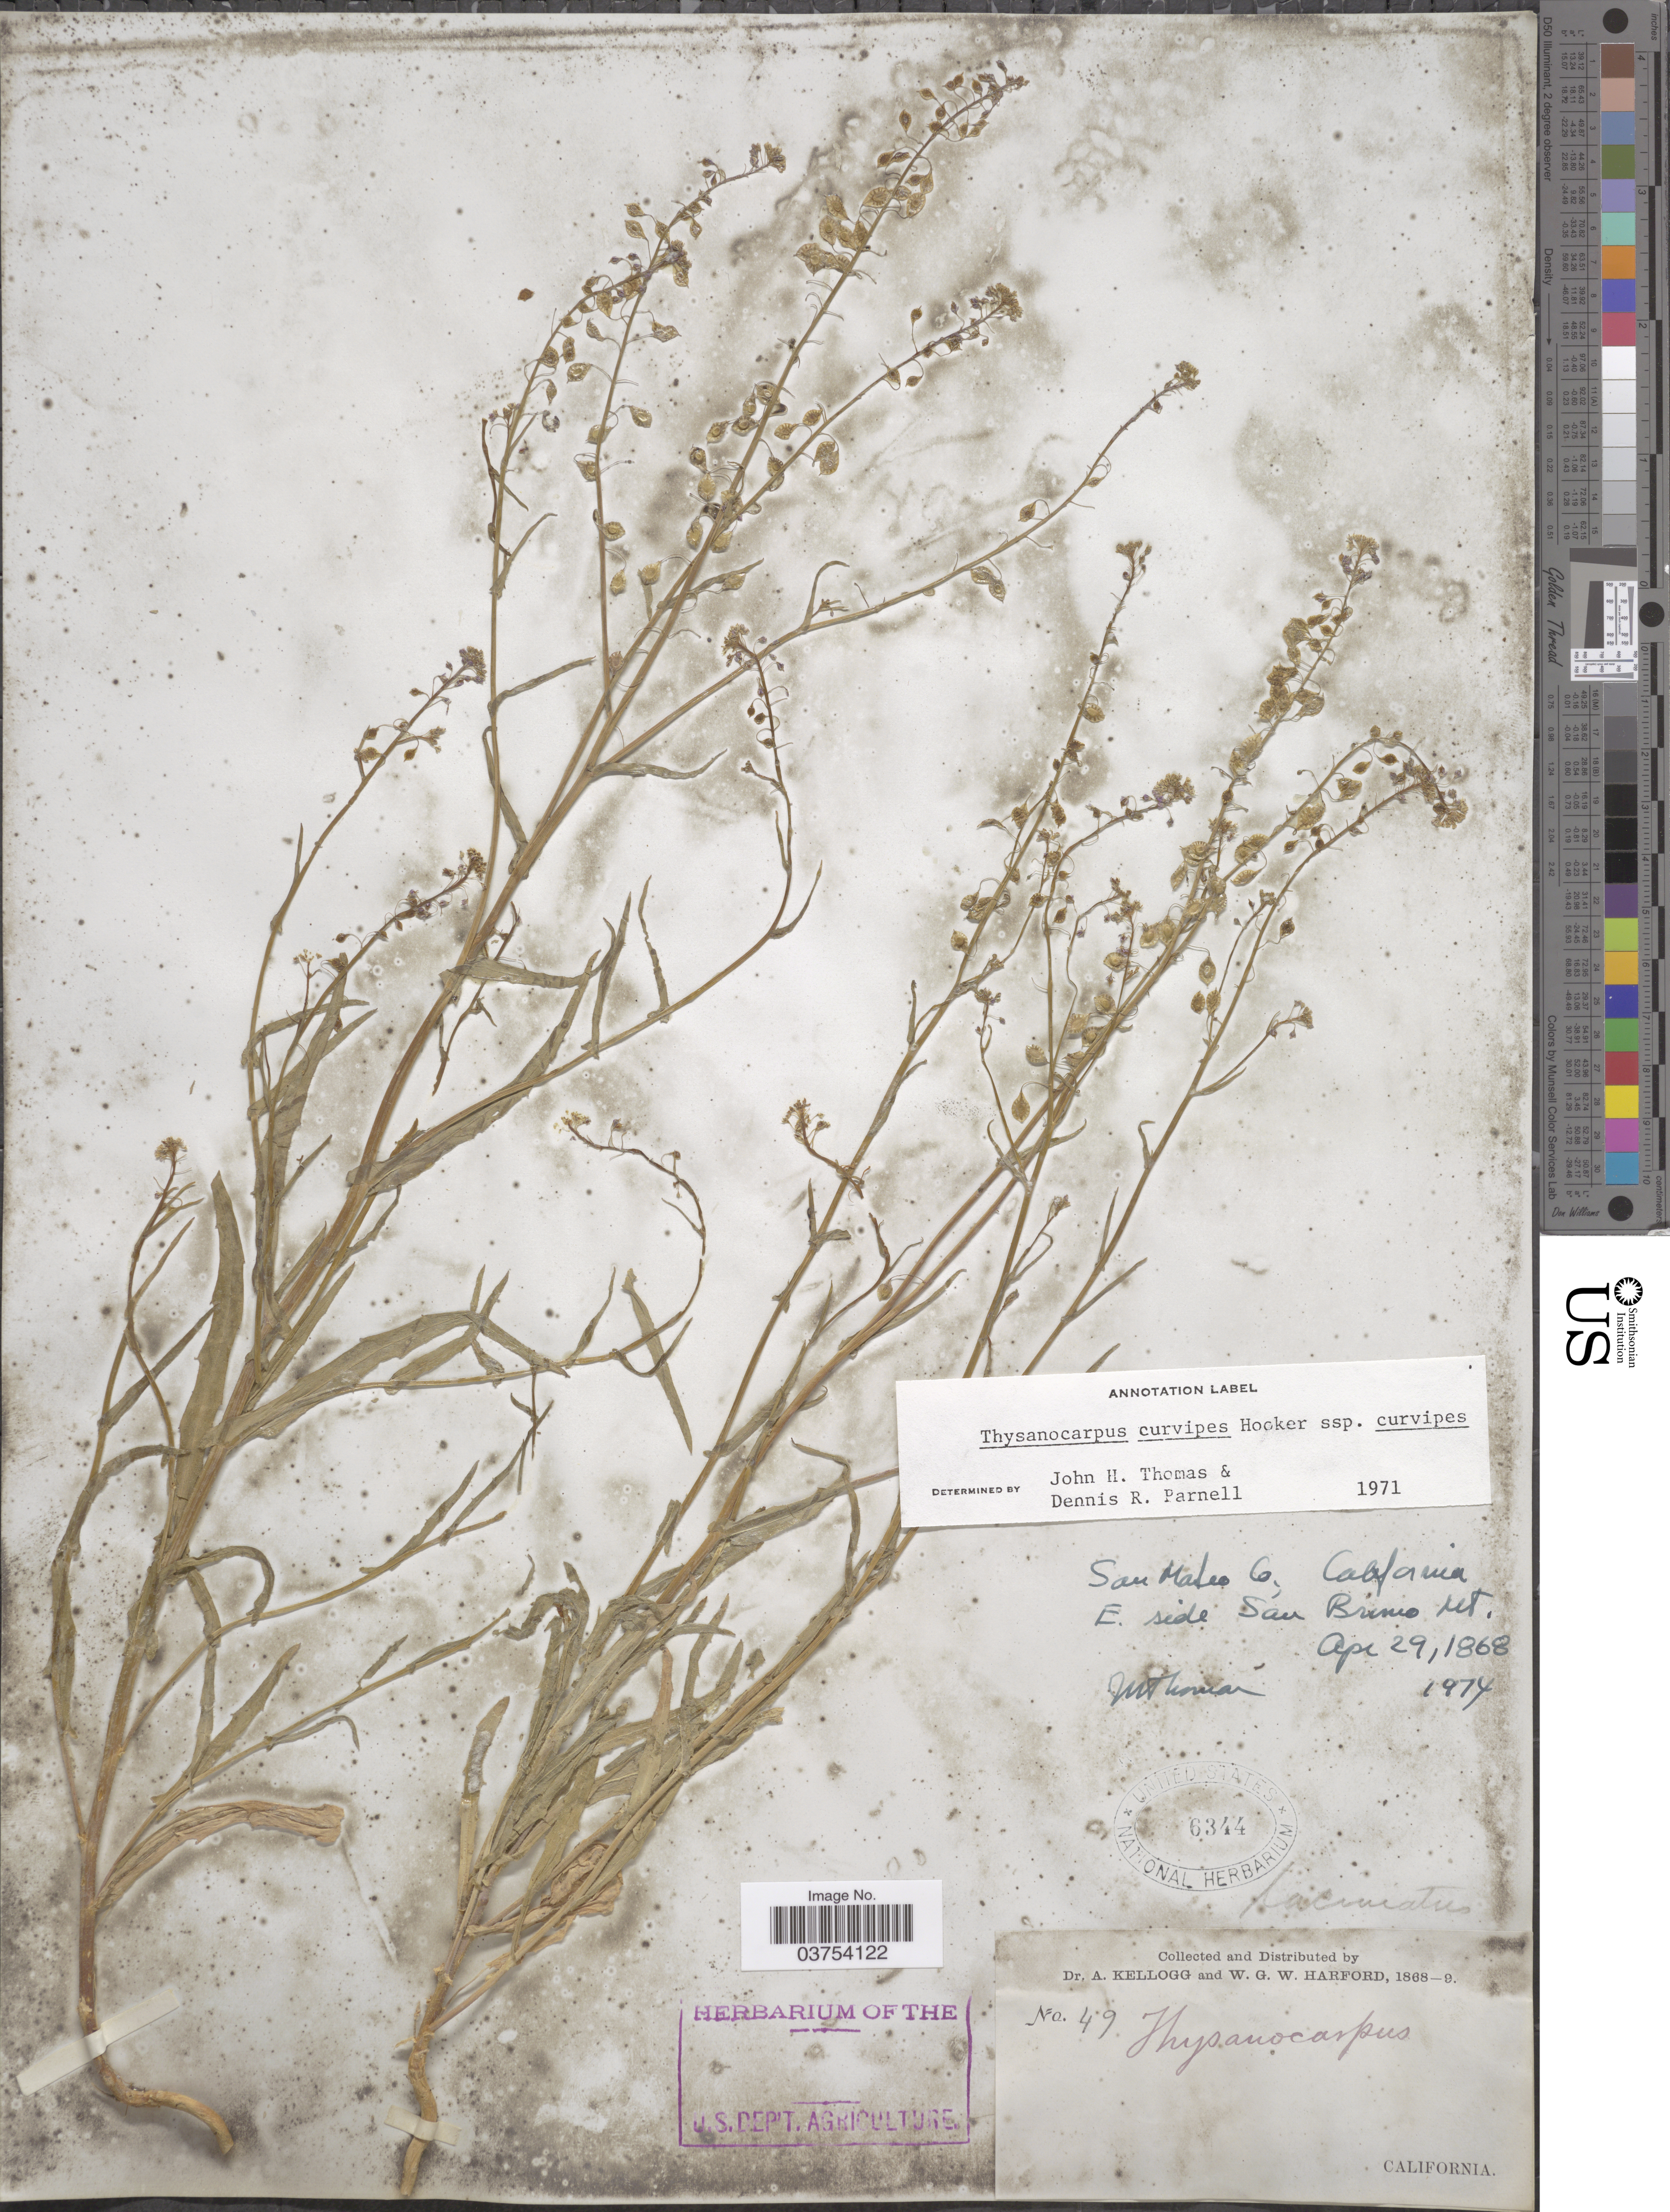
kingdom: Plantae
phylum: Tracheophyta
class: Magnoliopsida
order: Brassicales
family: Brassicaceae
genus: Thysanocarpus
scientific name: Thysanocarpus curvipes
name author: Hook.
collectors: A. Kellogg & W. G. W. Harford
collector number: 49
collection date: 1868/1869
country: United States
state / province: California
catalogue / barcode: US 6344